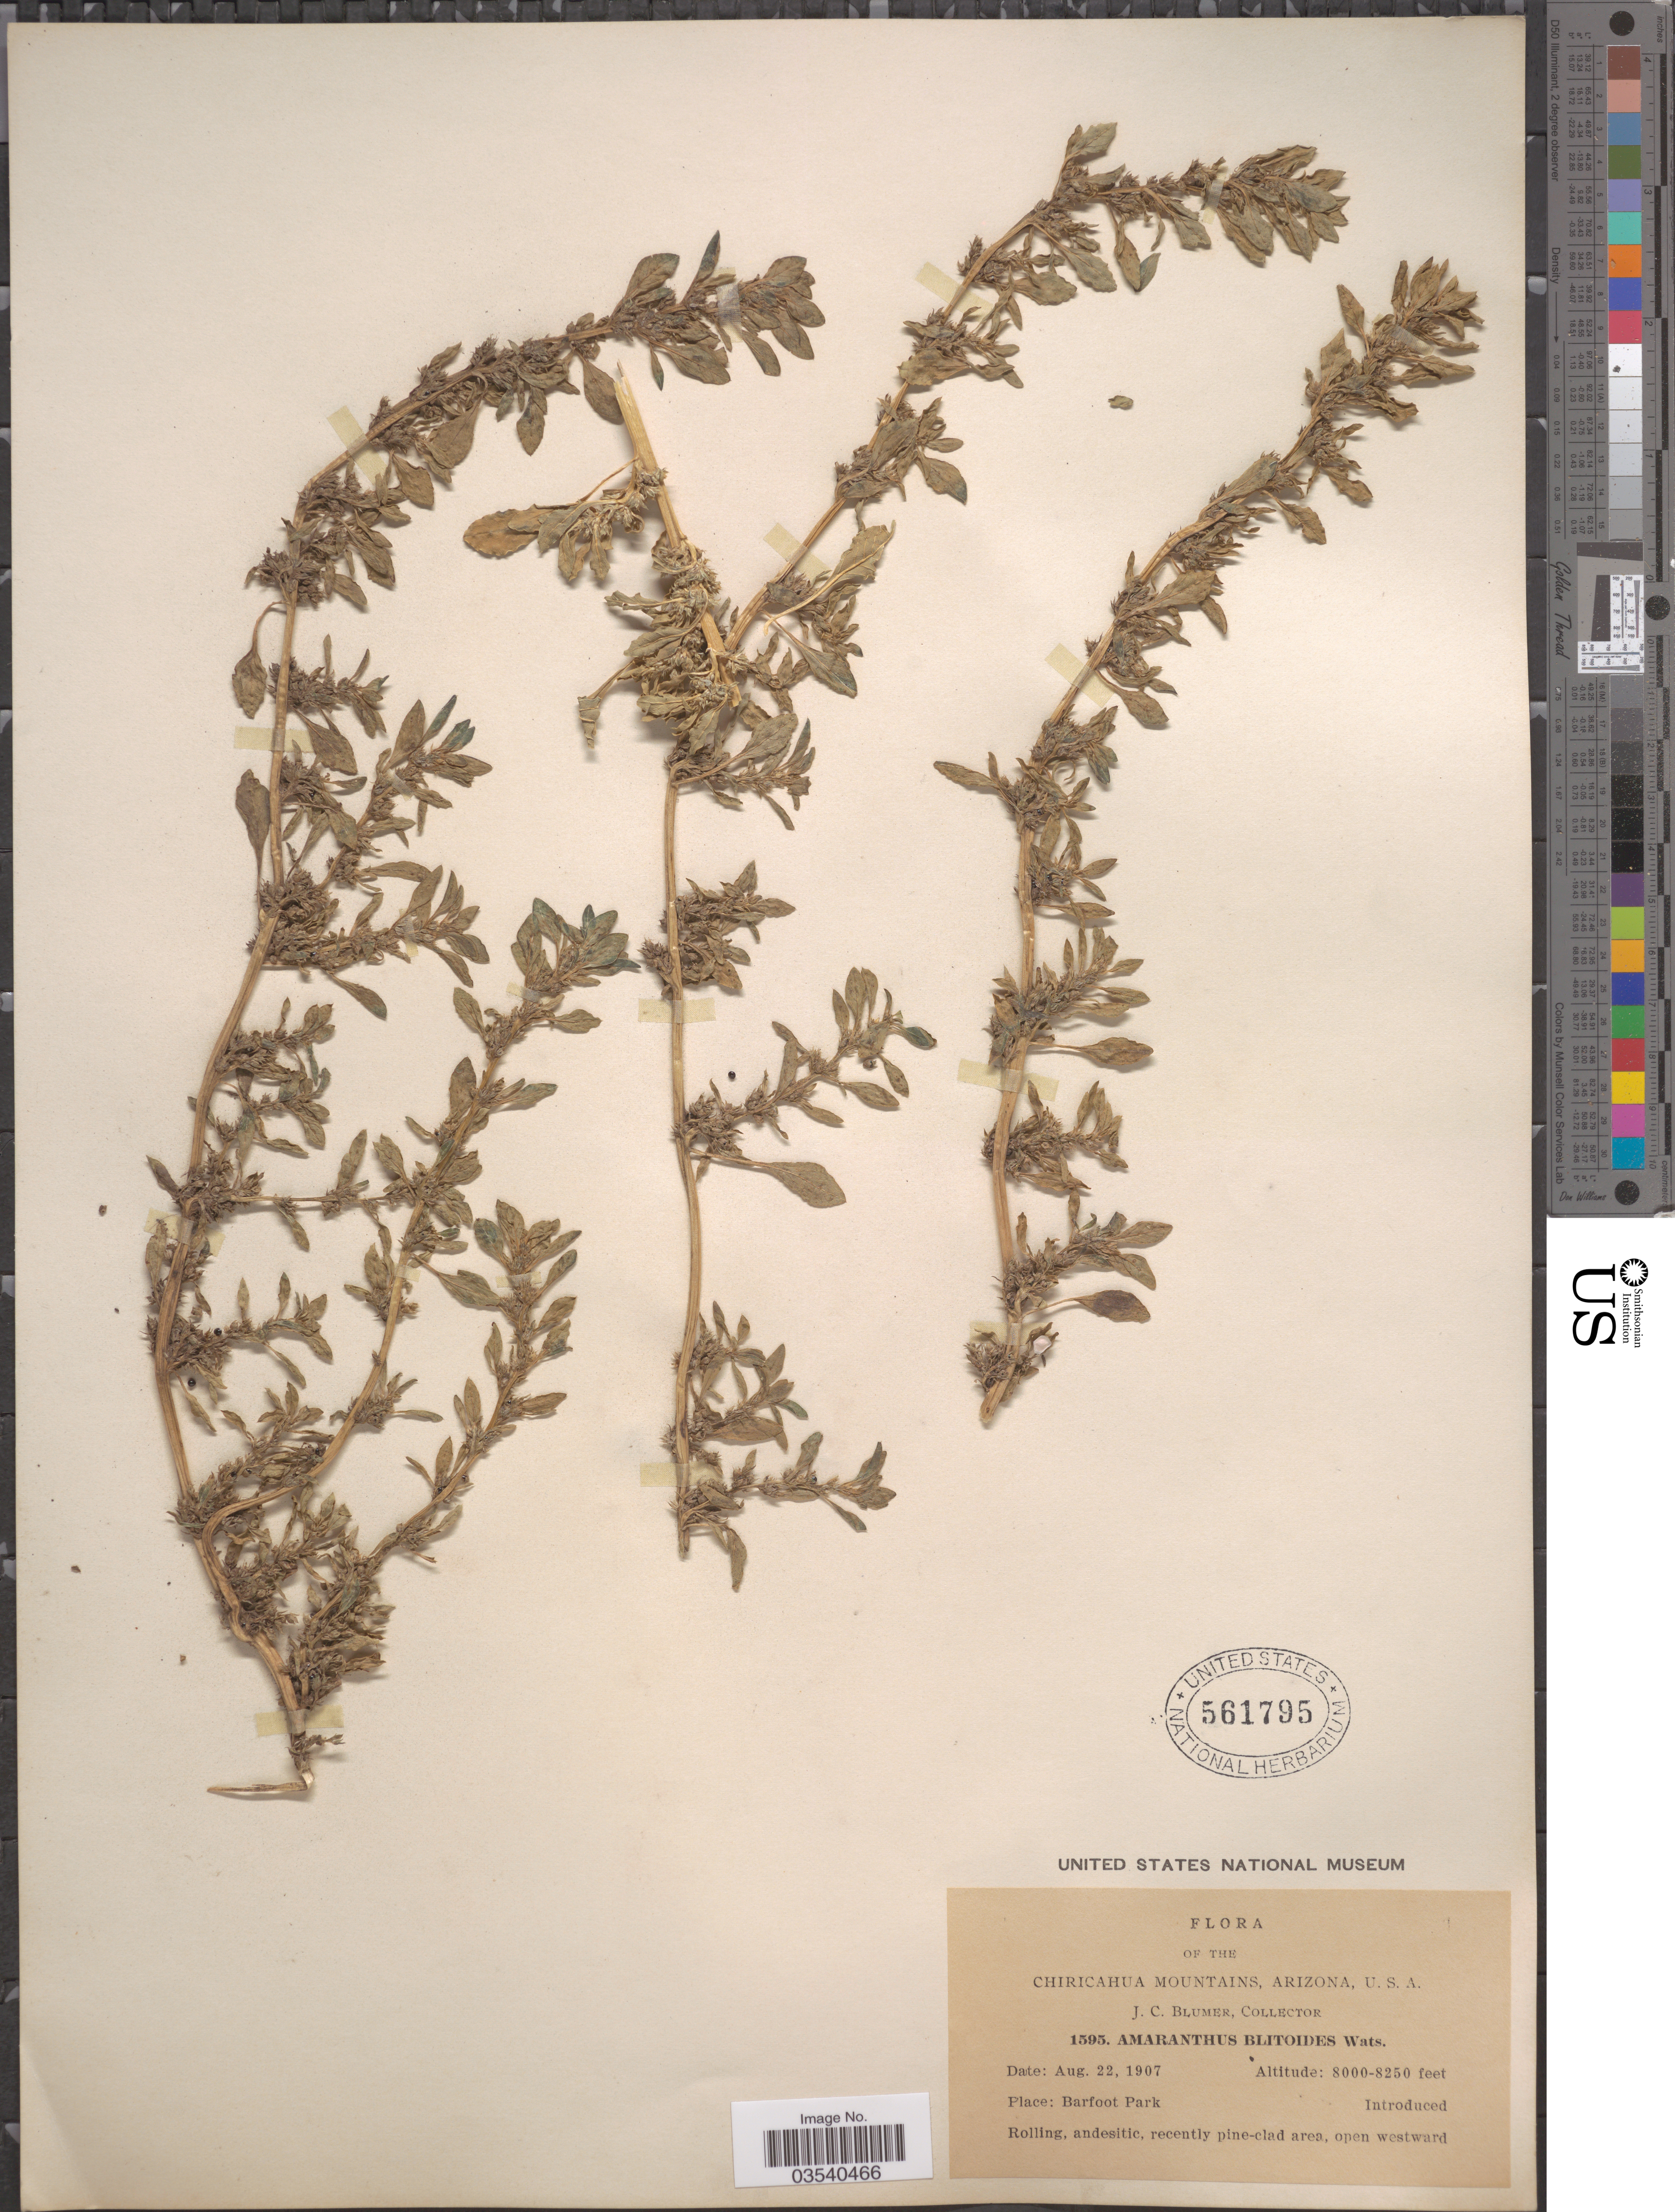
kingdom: Plantae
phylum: Tracheophyta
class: Magnoliopsida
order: Caryophyllales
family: Amaranthaceae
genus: Amaranthus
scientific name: Amaranthus graecizans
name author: L.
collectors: J. C. Blumer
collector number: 1595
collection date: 1907-08-22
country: United States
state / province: Arizona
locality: Chiricahua Mountains. Barfoot Park.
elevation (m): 2438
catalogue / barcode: US 561795